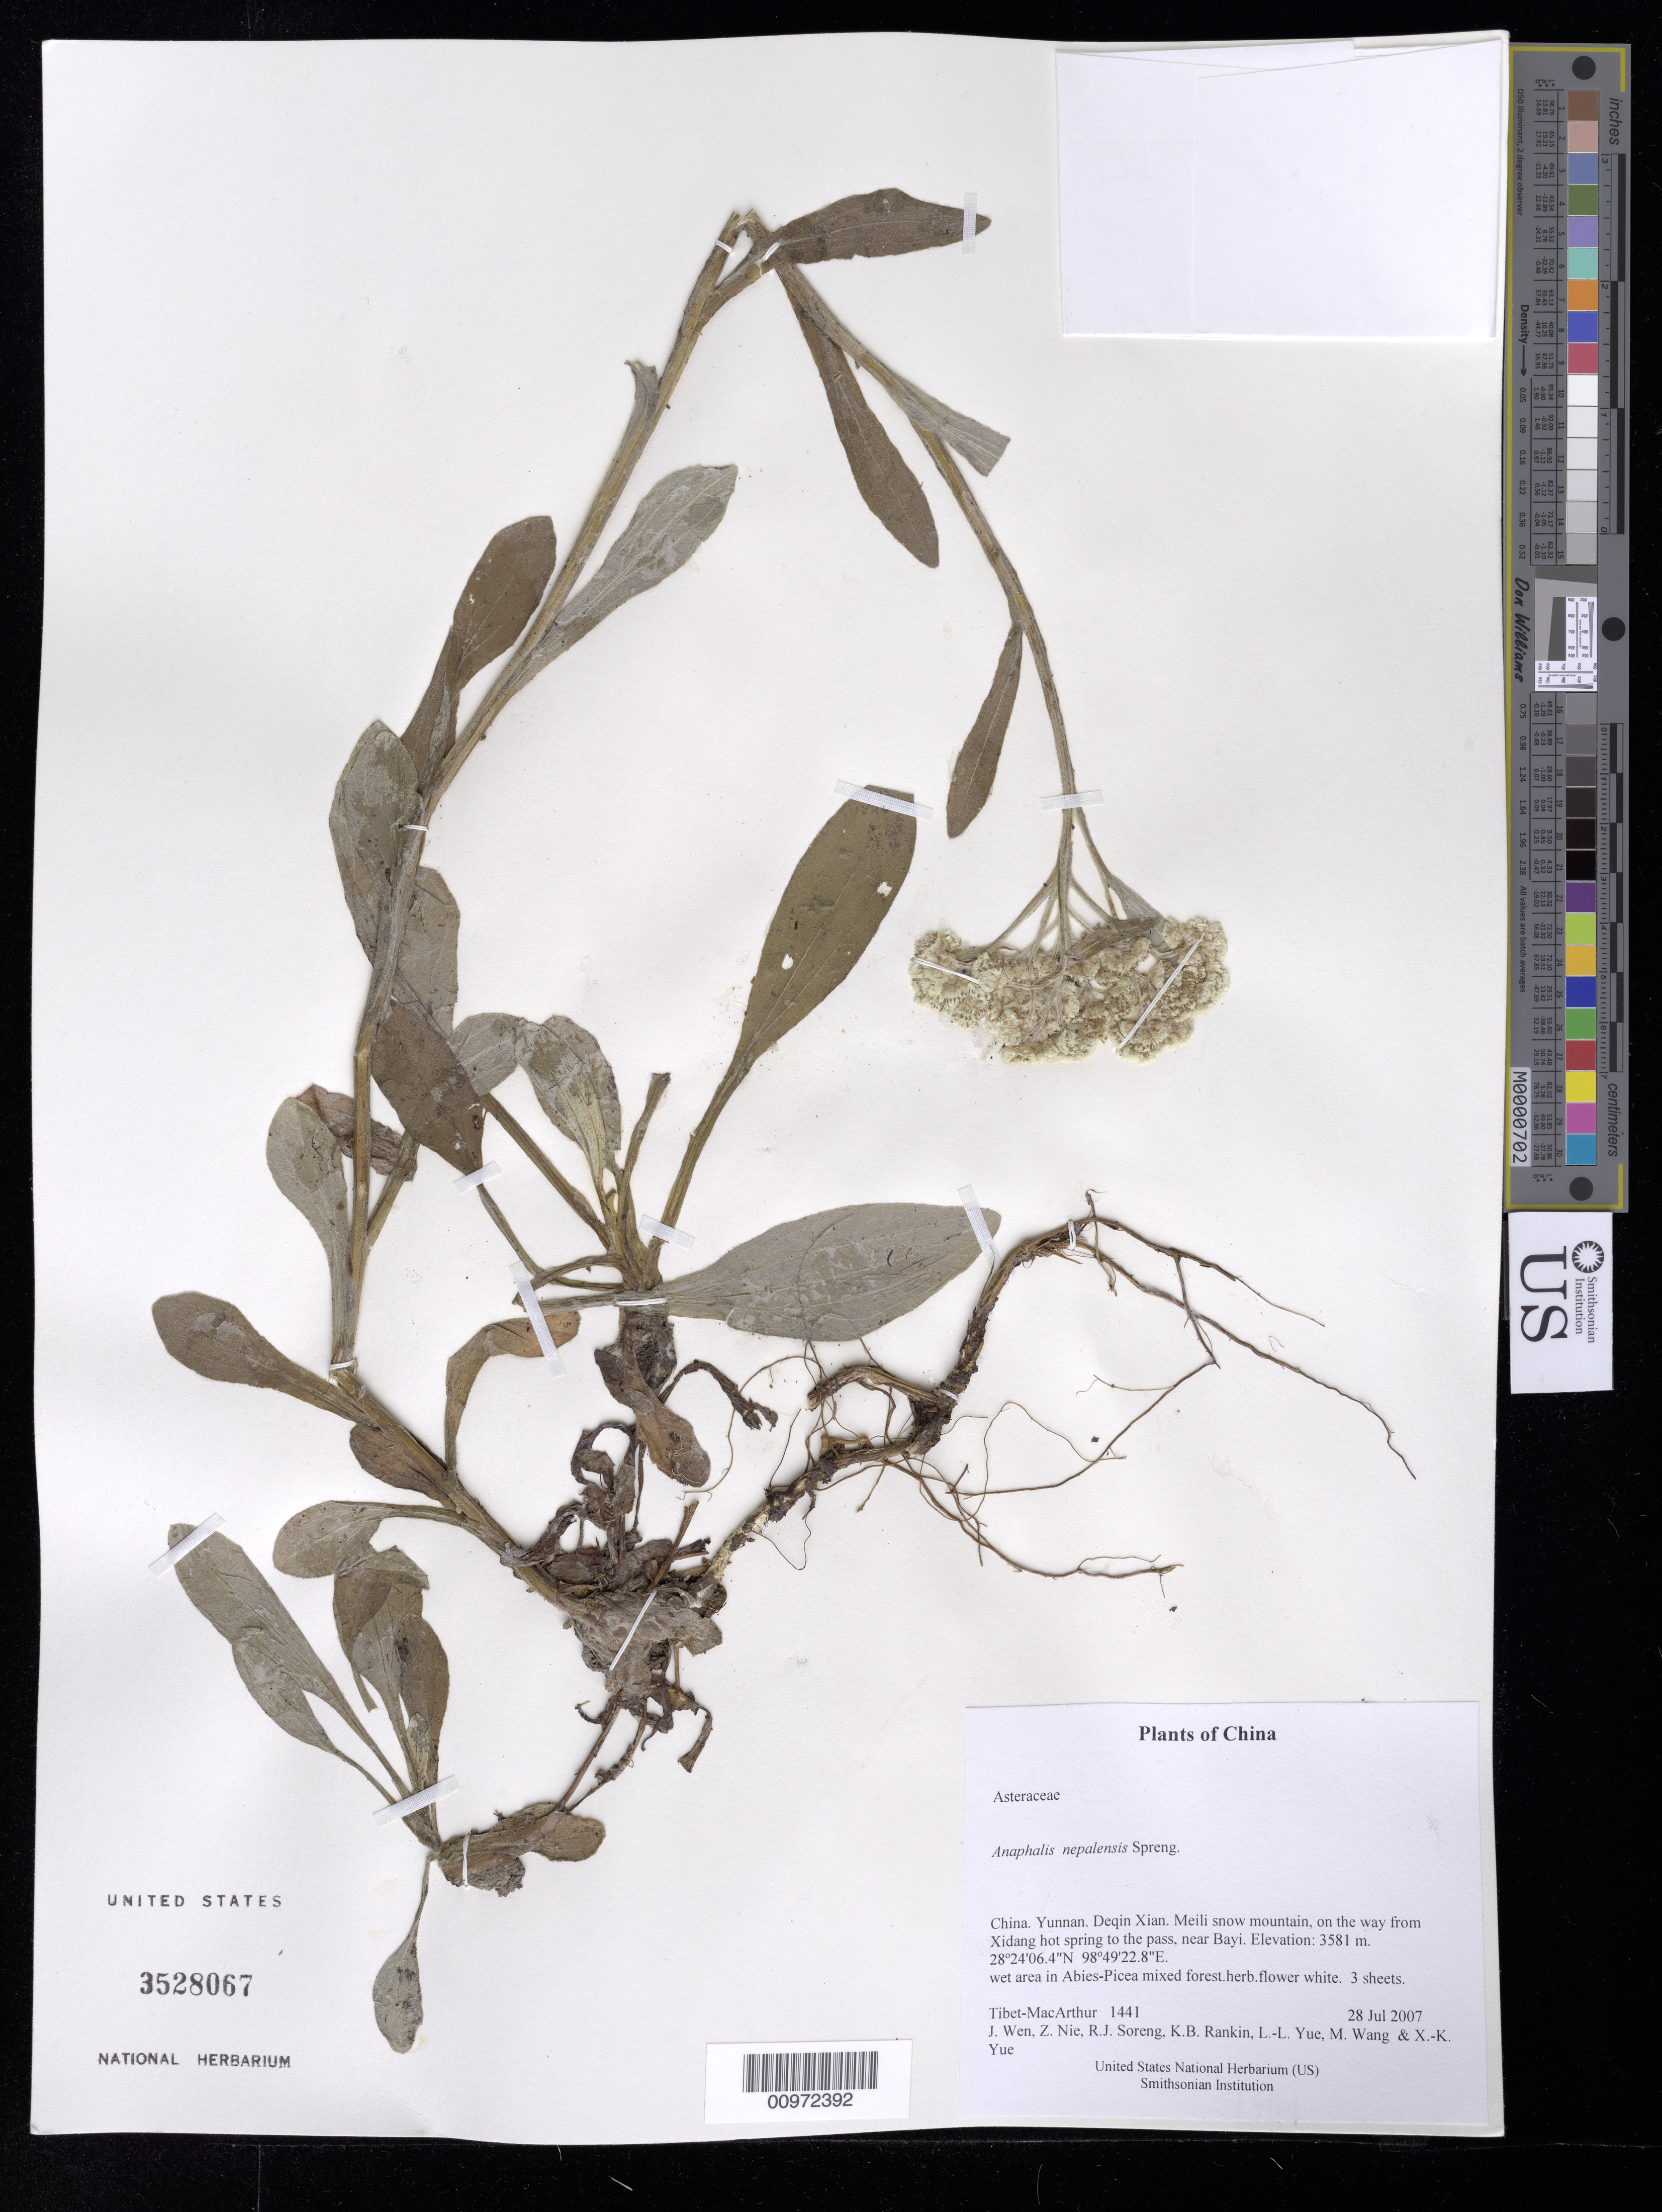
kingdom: Plantae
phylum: Tracheophyta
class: Magnoliopsida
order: Asterales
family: Asteraceae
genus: Anaphalis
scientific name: Anaphalis nepalensis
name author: (Spreng.) Hand.-Mazz.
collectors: Tibet-MacArthur, J. Wen, Z. Nie, R. J. Soreng, K. Rankin, L. Yue, M. Wang & X. Yue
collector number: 1441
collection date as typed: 28 Jul 2007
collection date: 2007-07-28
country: China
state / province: Yunnan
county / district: Deqin Xian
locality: Meili snow mountain, on the way from Xidang hot spring to the pass, near Bayi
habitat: wet area in Abies-Picea mixed forest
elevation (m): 3581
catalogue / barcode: US 3528067